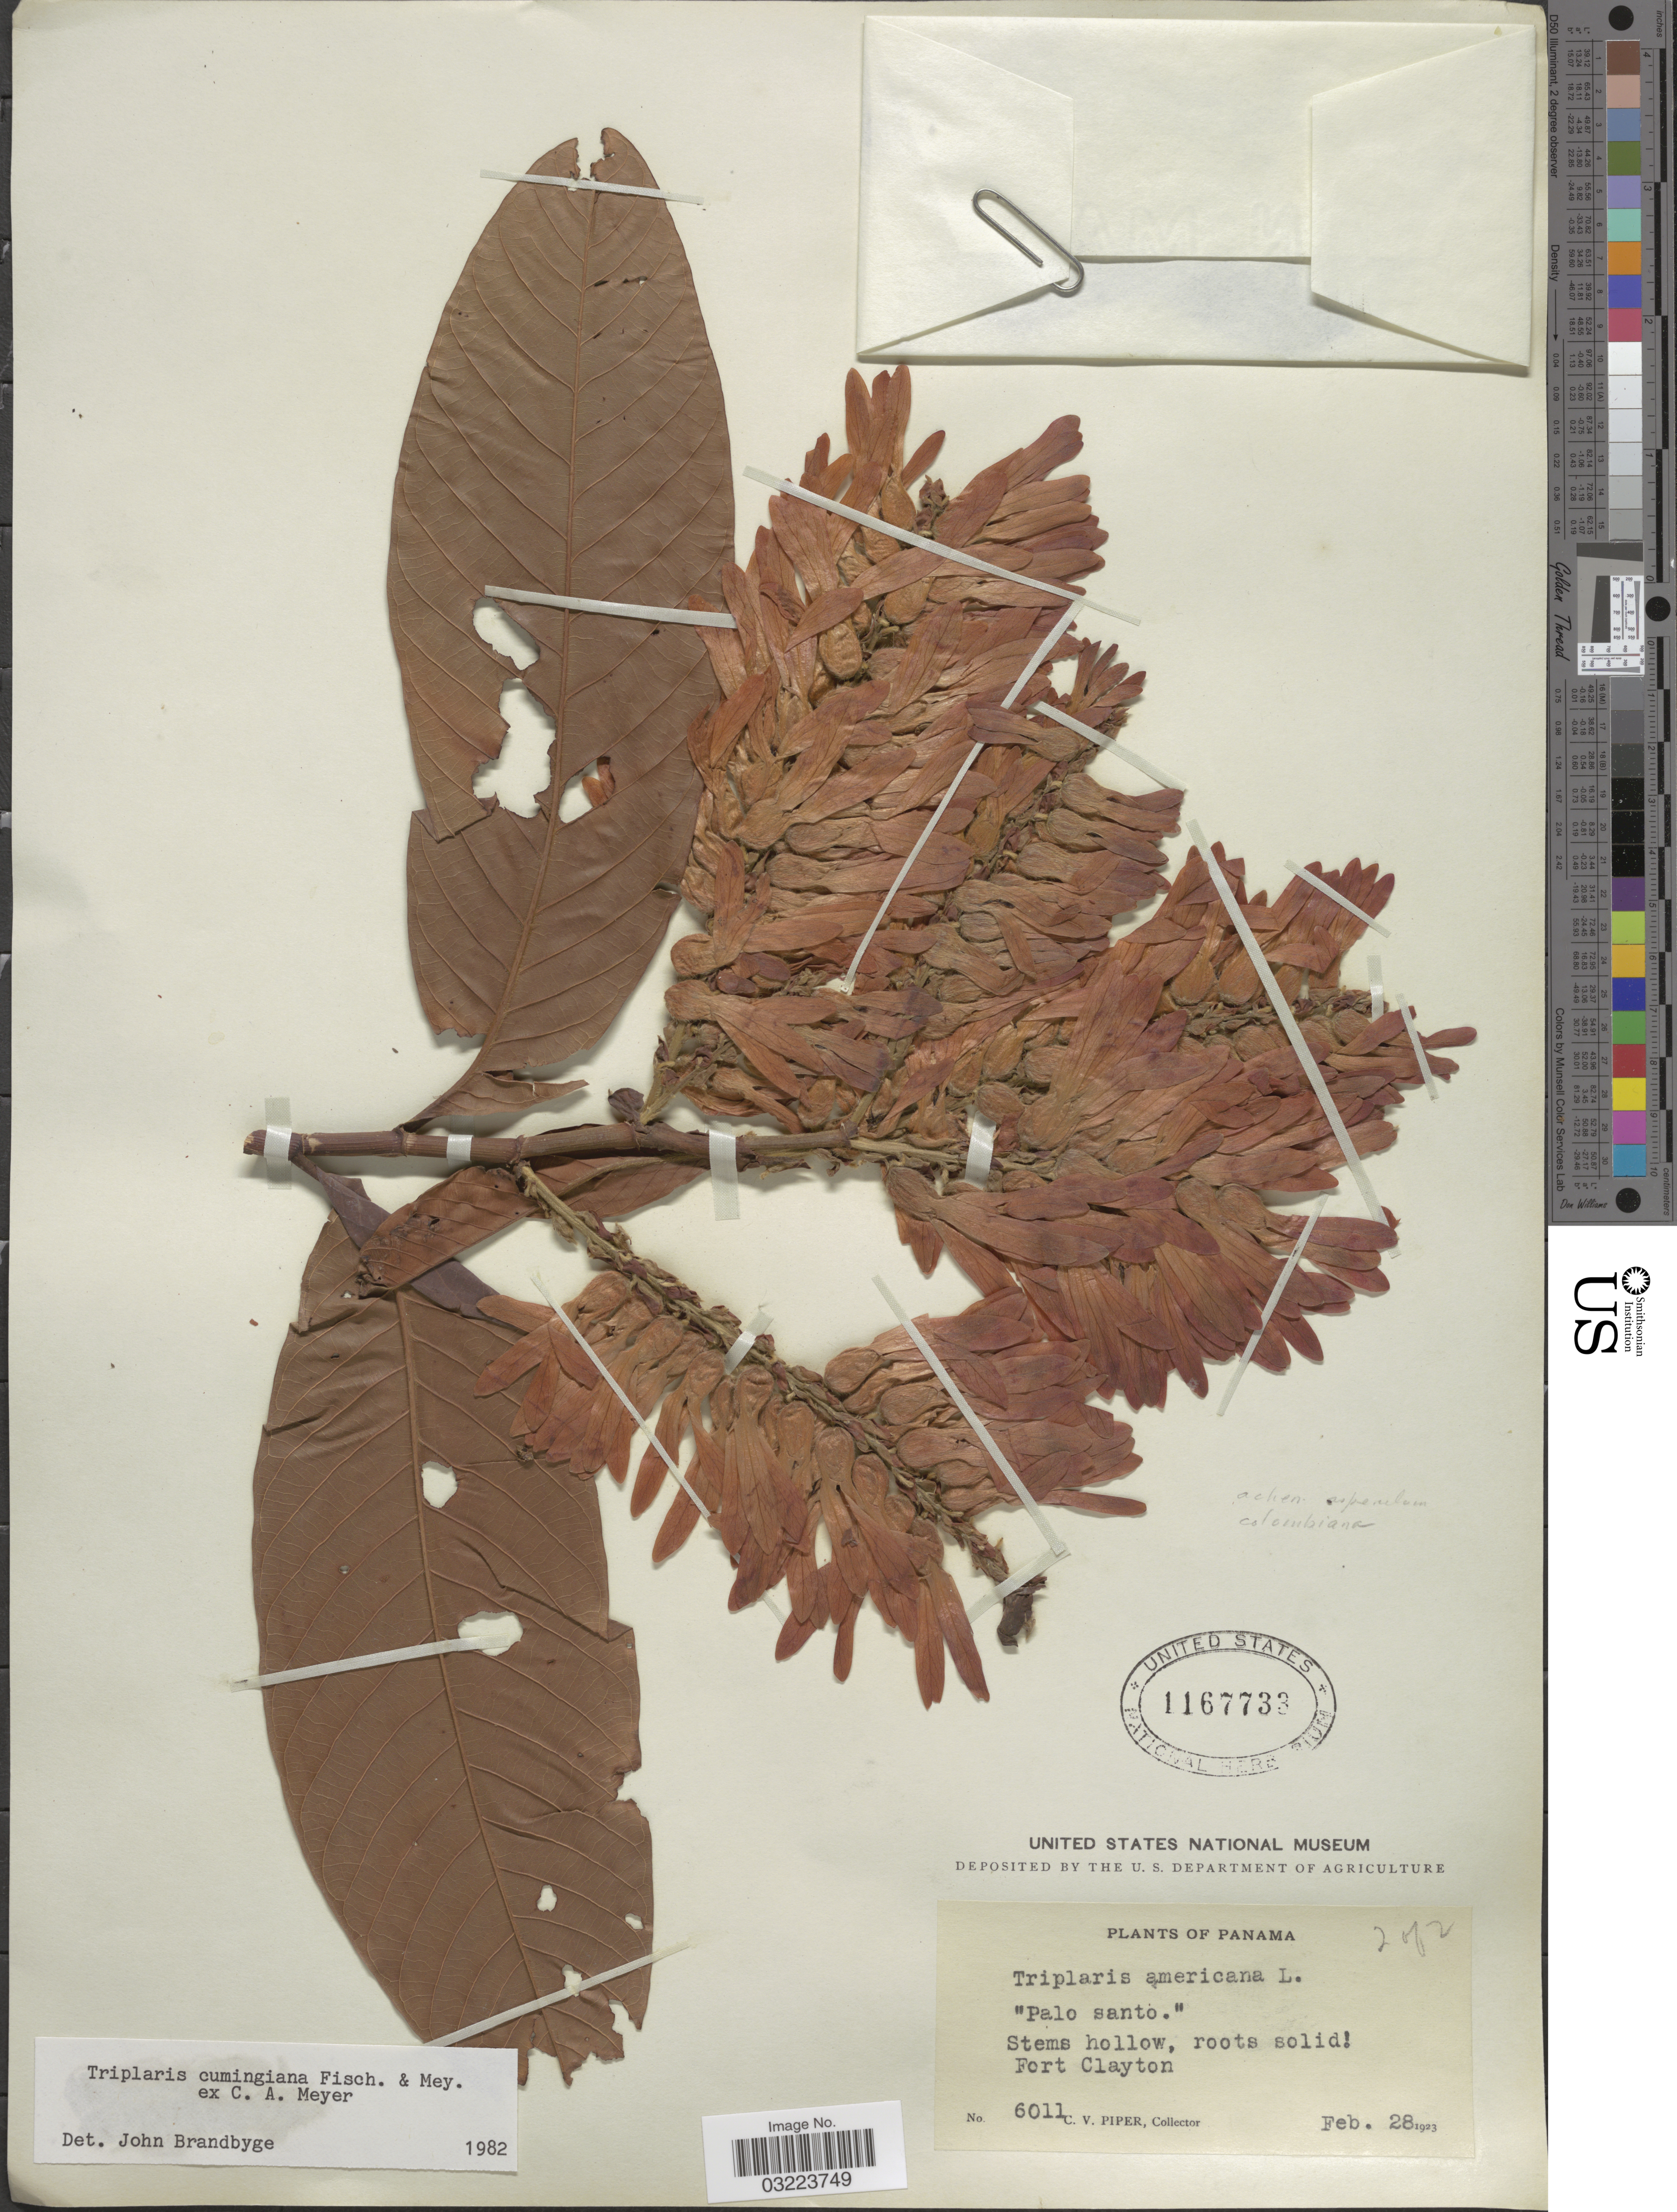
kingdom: Plantae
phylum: Tracheophyta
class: Magnoliopsida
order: Caryophyllales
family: Polygonaceae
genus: Triplaris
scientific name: Triplaris cumingiana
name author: Fisch. & C.A. Mey. ex C.A. Mey.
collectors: C. V. Piper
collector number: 6011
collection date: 1923-02-28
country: Panama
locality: Fort Clayton.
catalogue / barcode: US 1167733